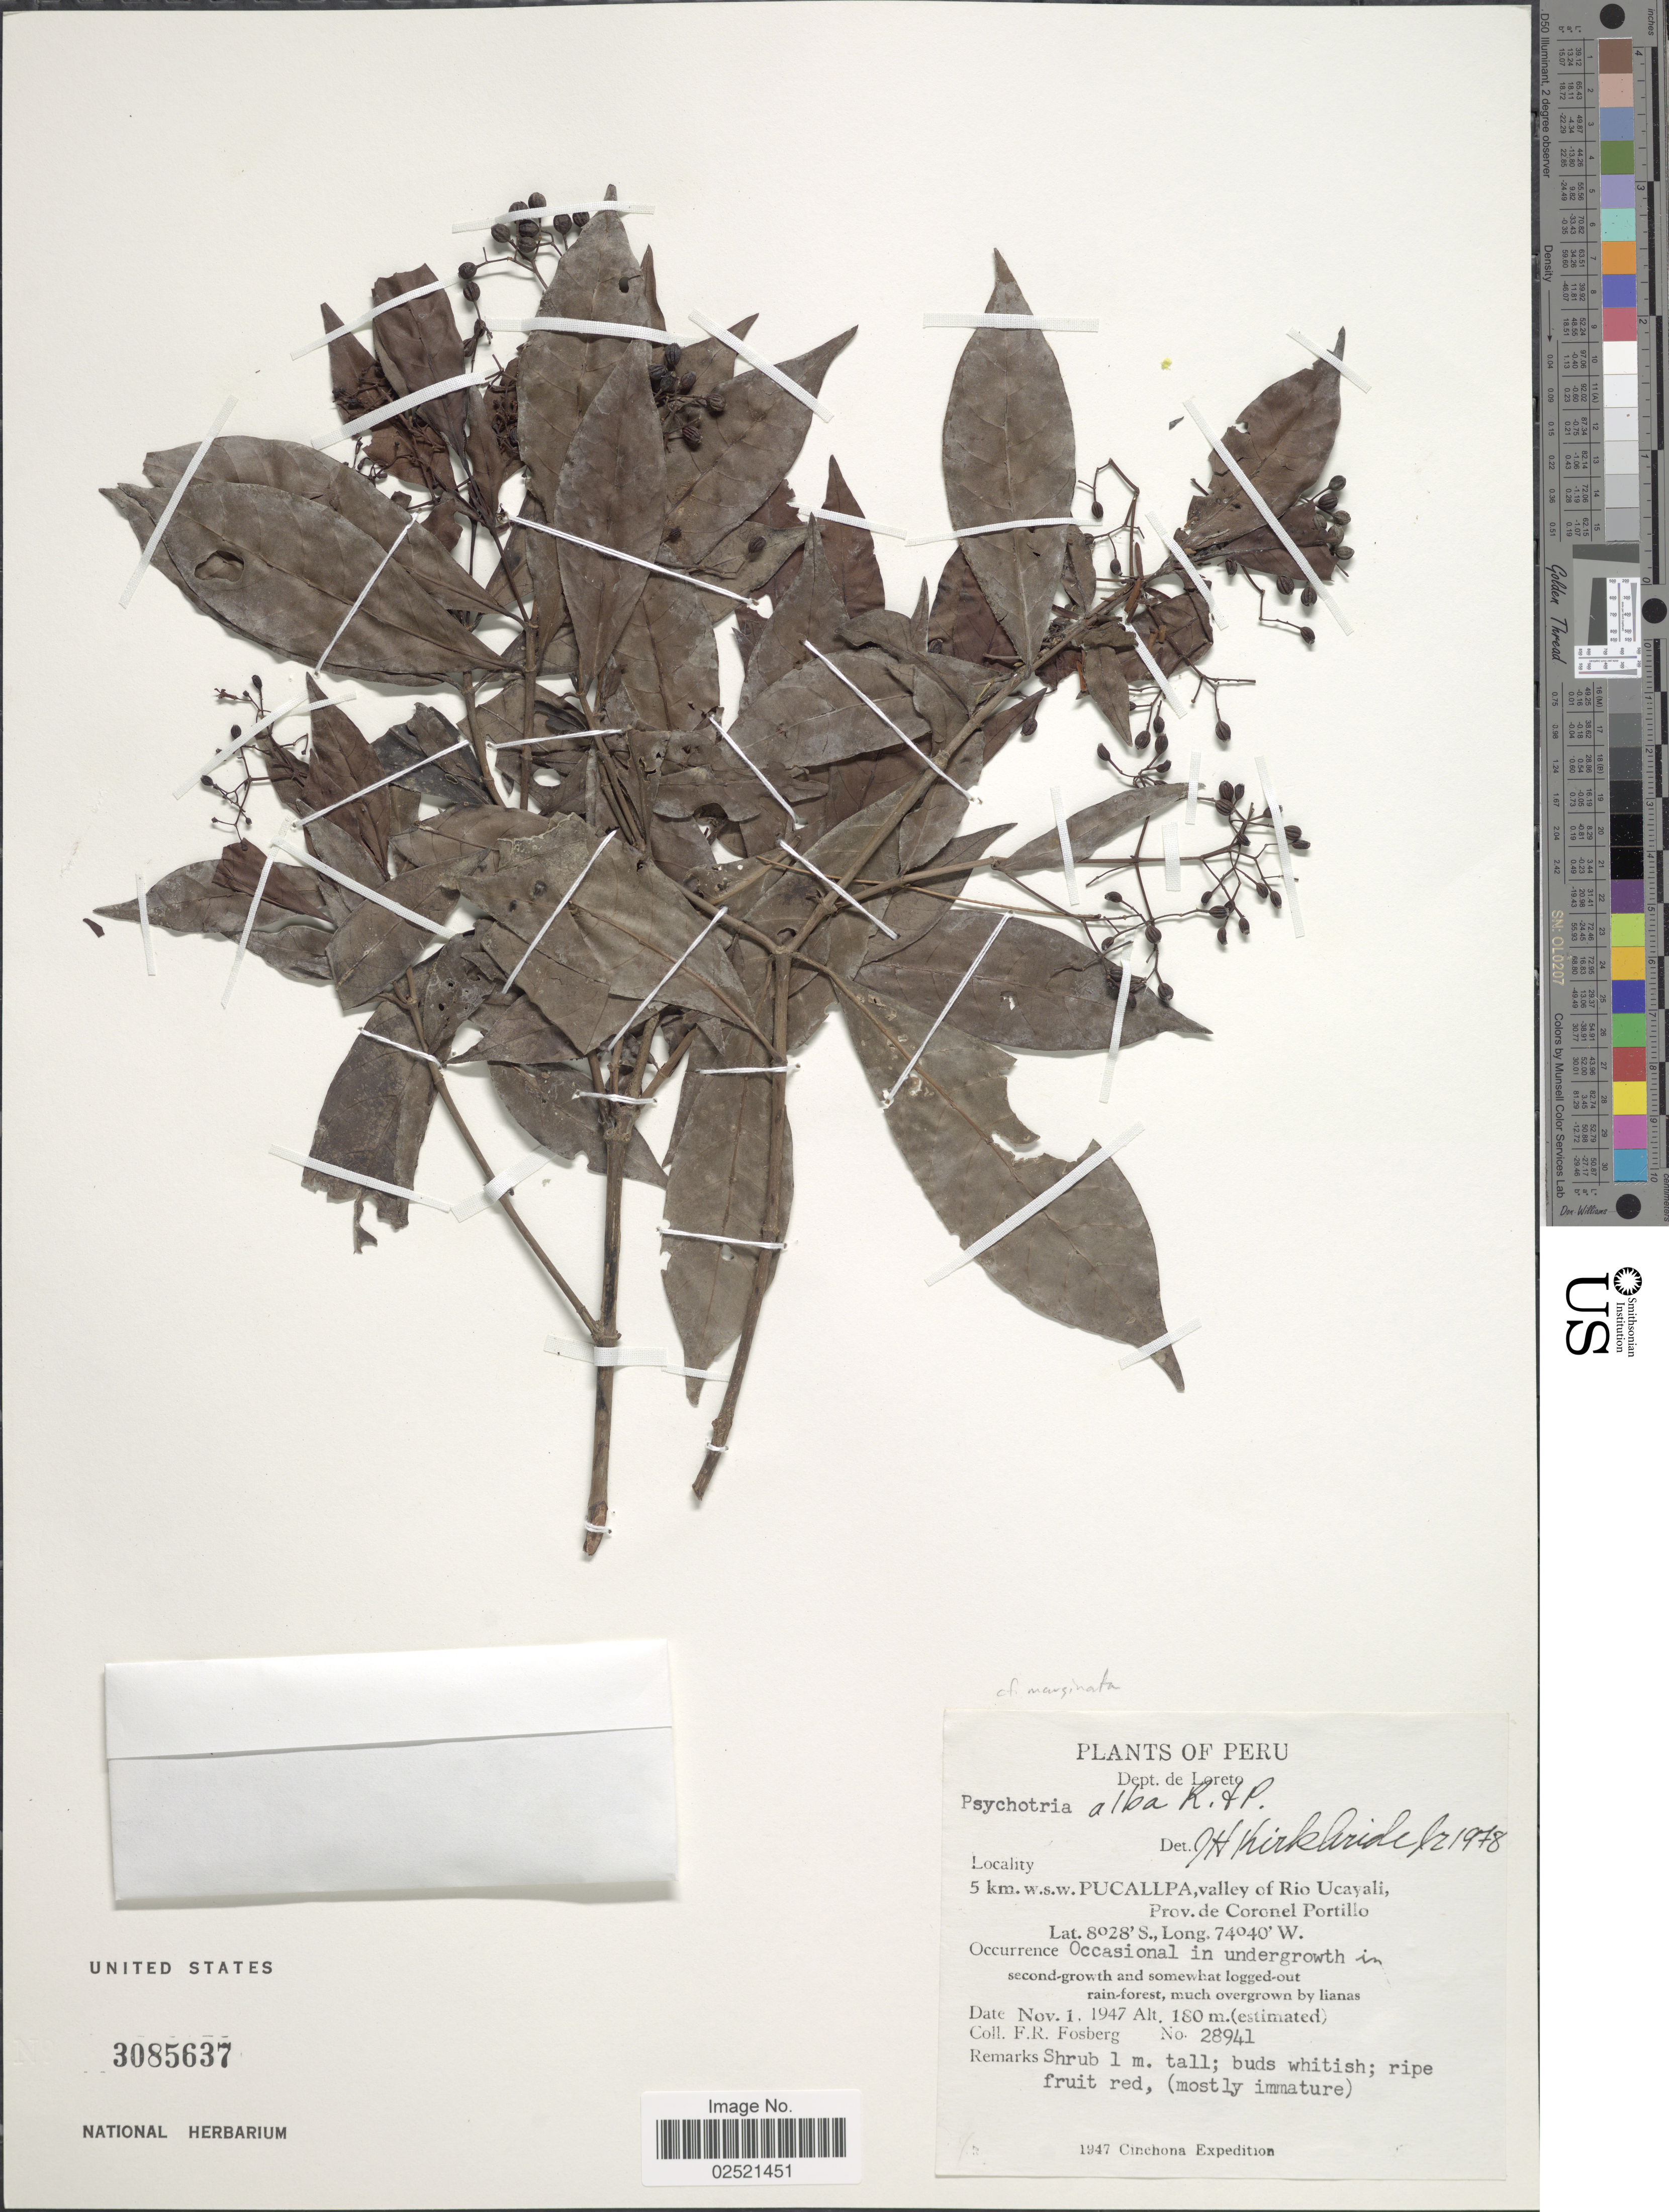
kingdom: Plantae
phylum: Tracheophyta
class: Magnoliopsida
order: Gentianales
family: Rubiaceae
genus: Psychotria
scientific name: Psychotria marginata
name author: Sw.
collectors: F. R. Fosberg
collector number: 28941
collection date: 1947-11-01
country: Peru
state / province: Ucayali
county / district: Coronel Portillo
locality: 5 km. WSW Pucallpa, valley of Rio Ucayalli, Prov. de Coronel Portillo.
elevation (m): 180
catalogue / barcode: US 3085637